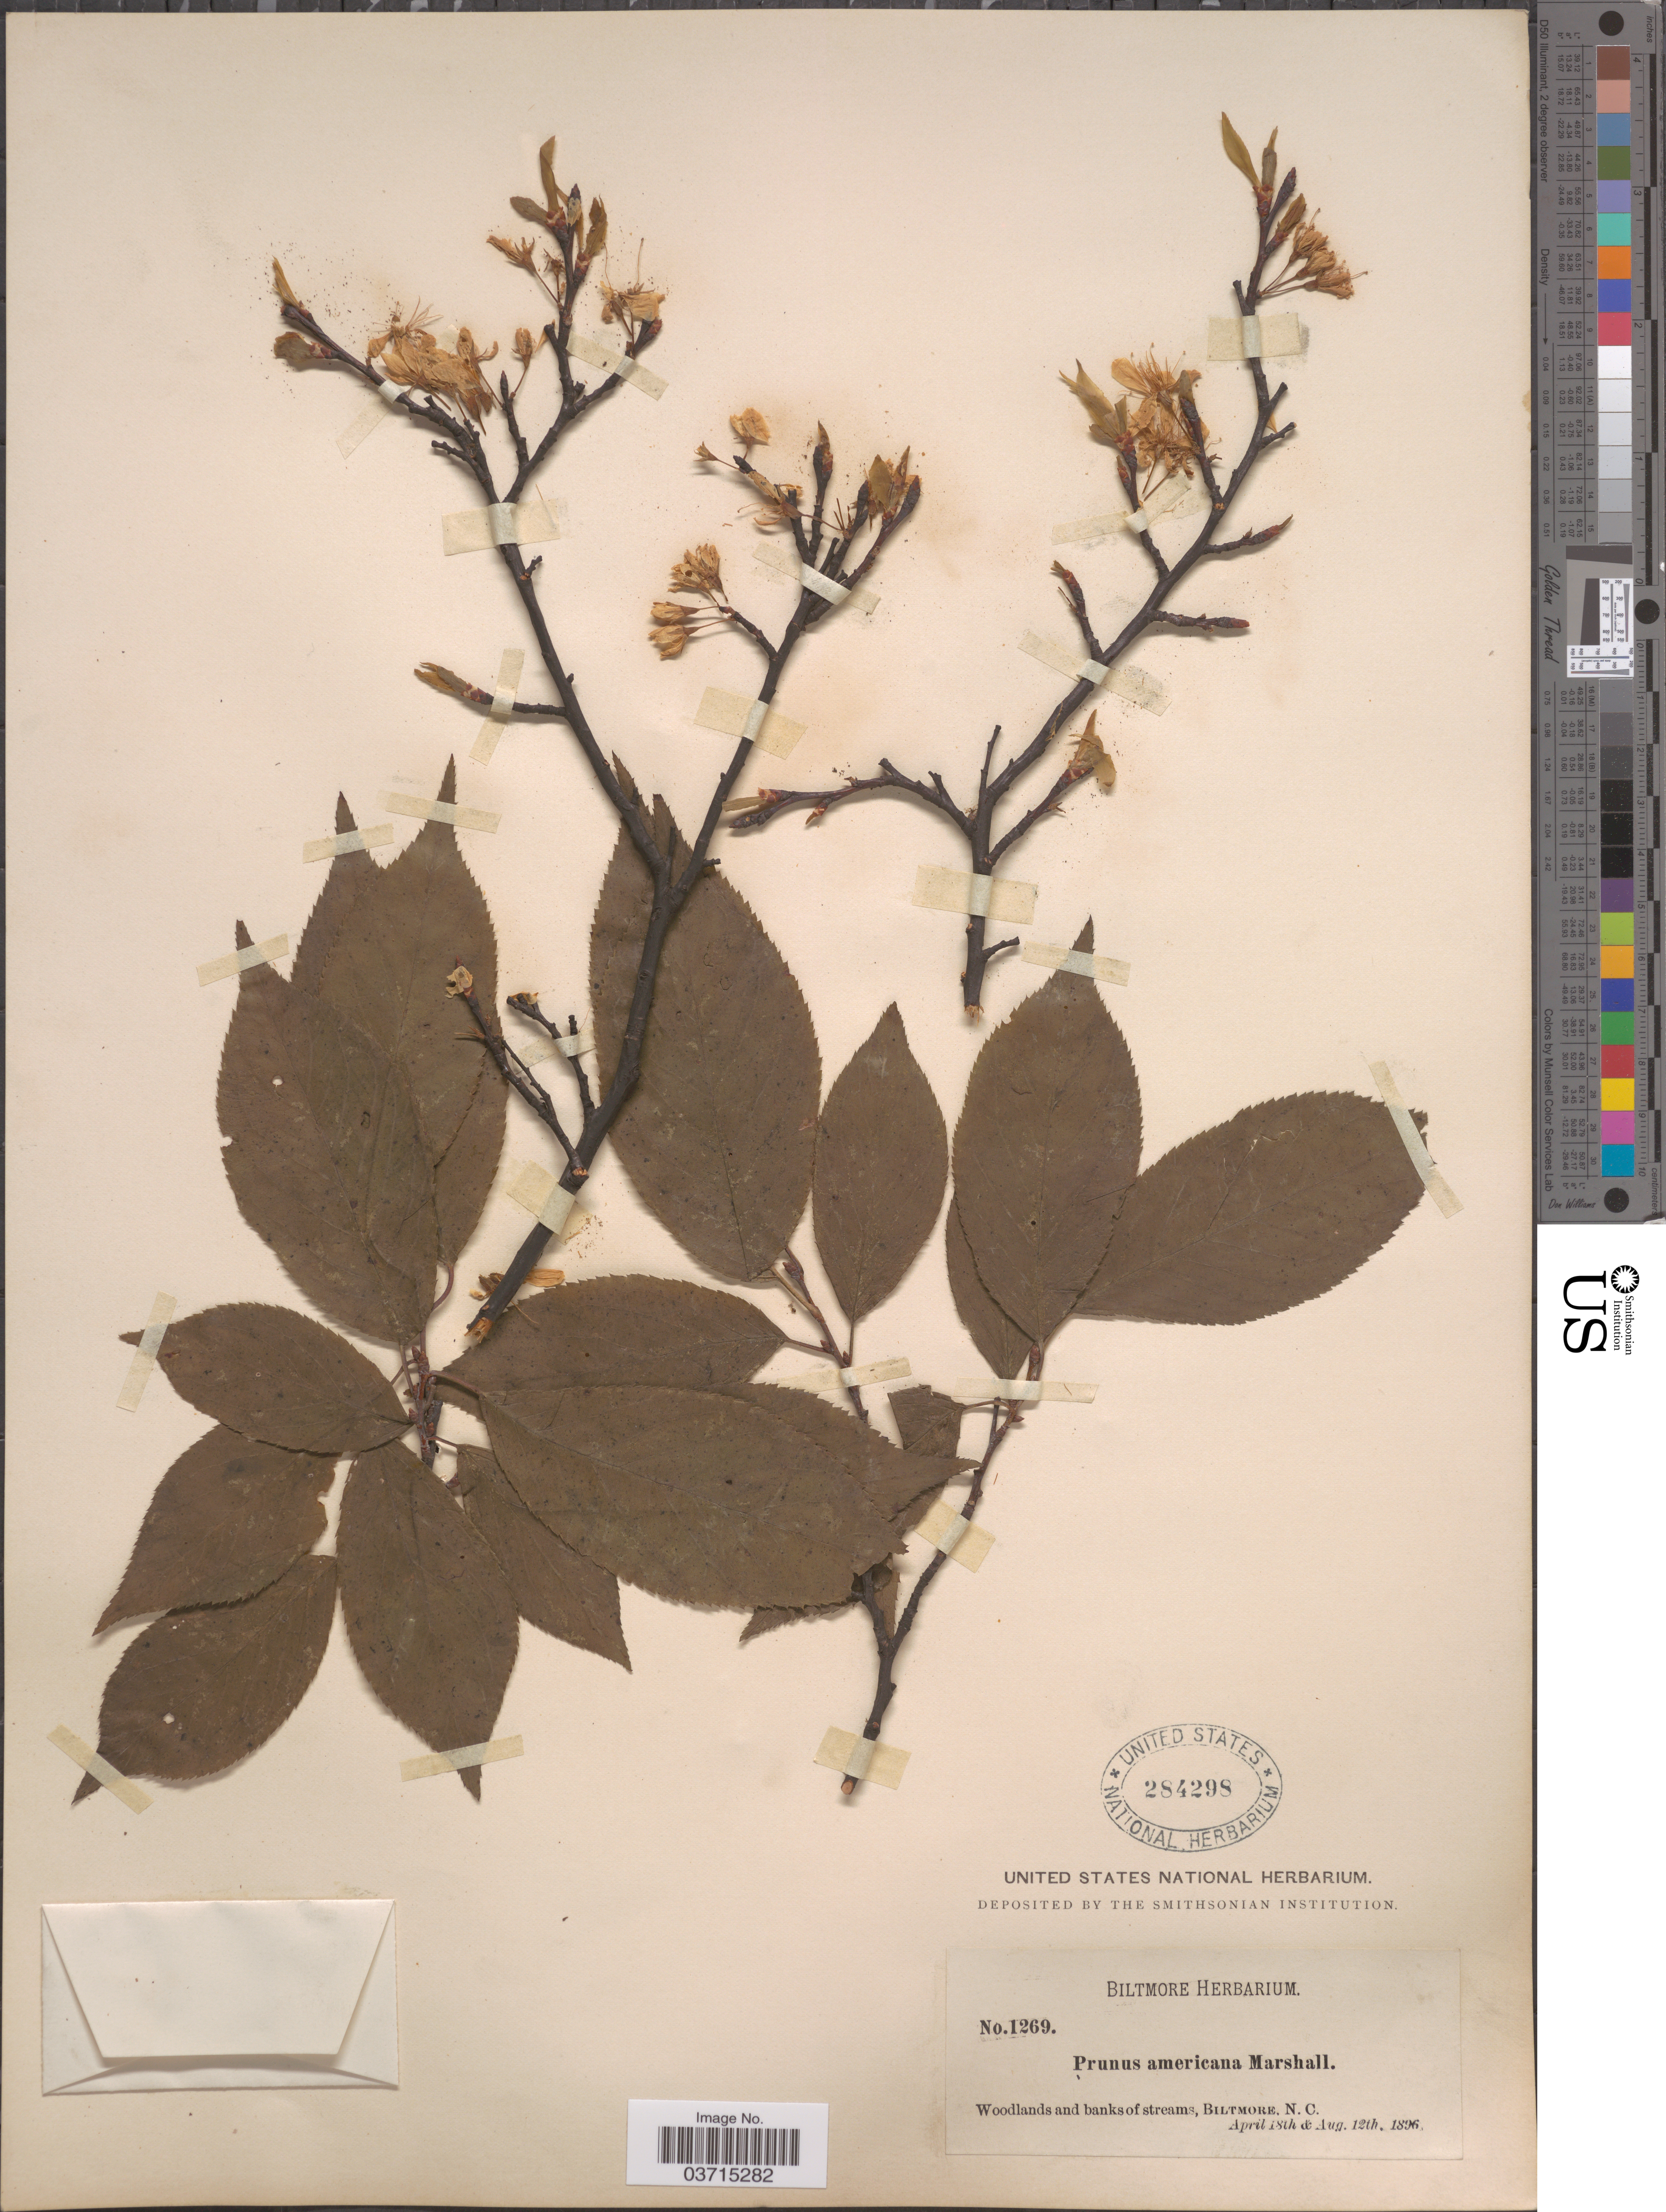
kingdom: Plantae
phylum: Tracheophyta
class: Magnoliopsida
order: Rosales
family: Rosaceae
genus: Prunus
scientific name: Prunus americana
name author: Marshall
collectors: ex herb. Biltmore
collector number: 1269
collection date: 1896-04-18/1896-08-12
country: United States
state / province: North Carolina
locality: Biltmore.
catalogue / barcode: US 284298